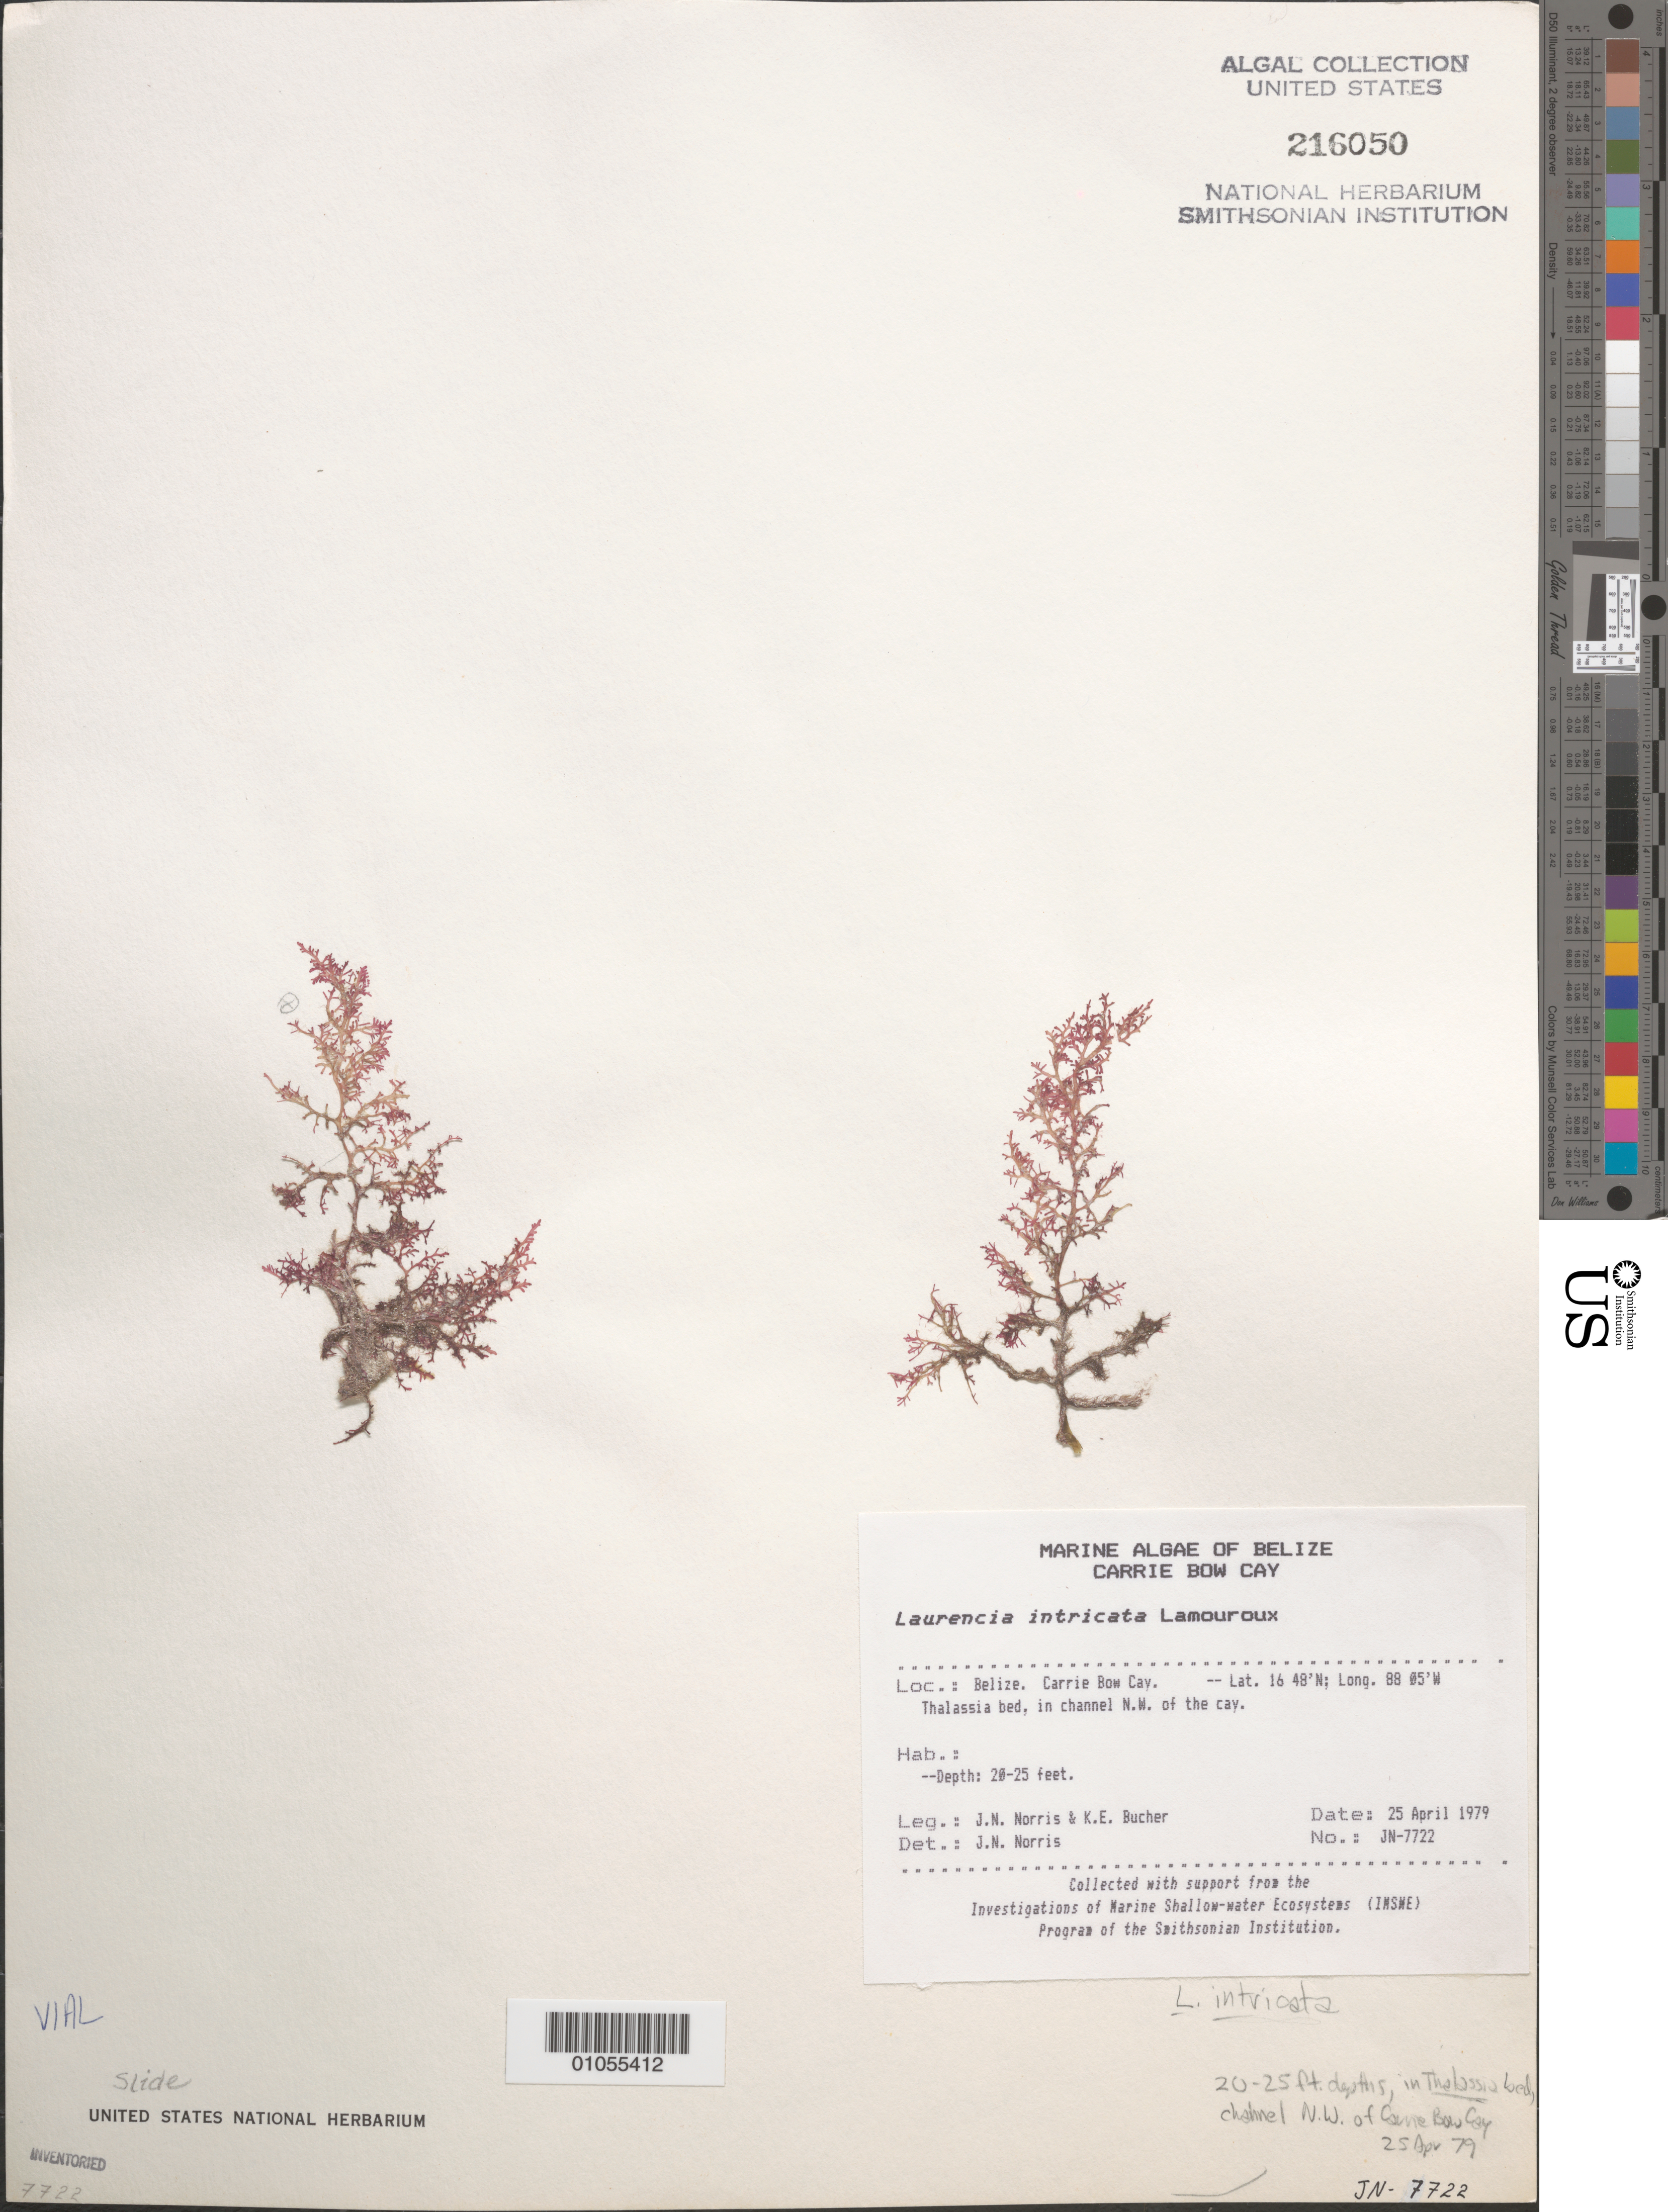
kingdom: Plantae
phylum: Rhodophyta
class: Florideophyceae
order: Ceramiales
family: Rhodomelaceae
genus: Laurencia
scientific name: Laurencia intricata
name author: J.V.Lamouroux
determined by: Norris, James N.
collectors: J. N. Norris & K. E. Bucher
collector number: JN-7722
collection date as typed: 25 Apr 1979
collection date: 1979-04-25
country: Belize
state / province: Stann Creek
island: Carrie Bow Cay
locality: Northwest of Carrie Bow Cay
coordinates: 16 48'N, 88 05'W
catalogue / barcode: US 216050